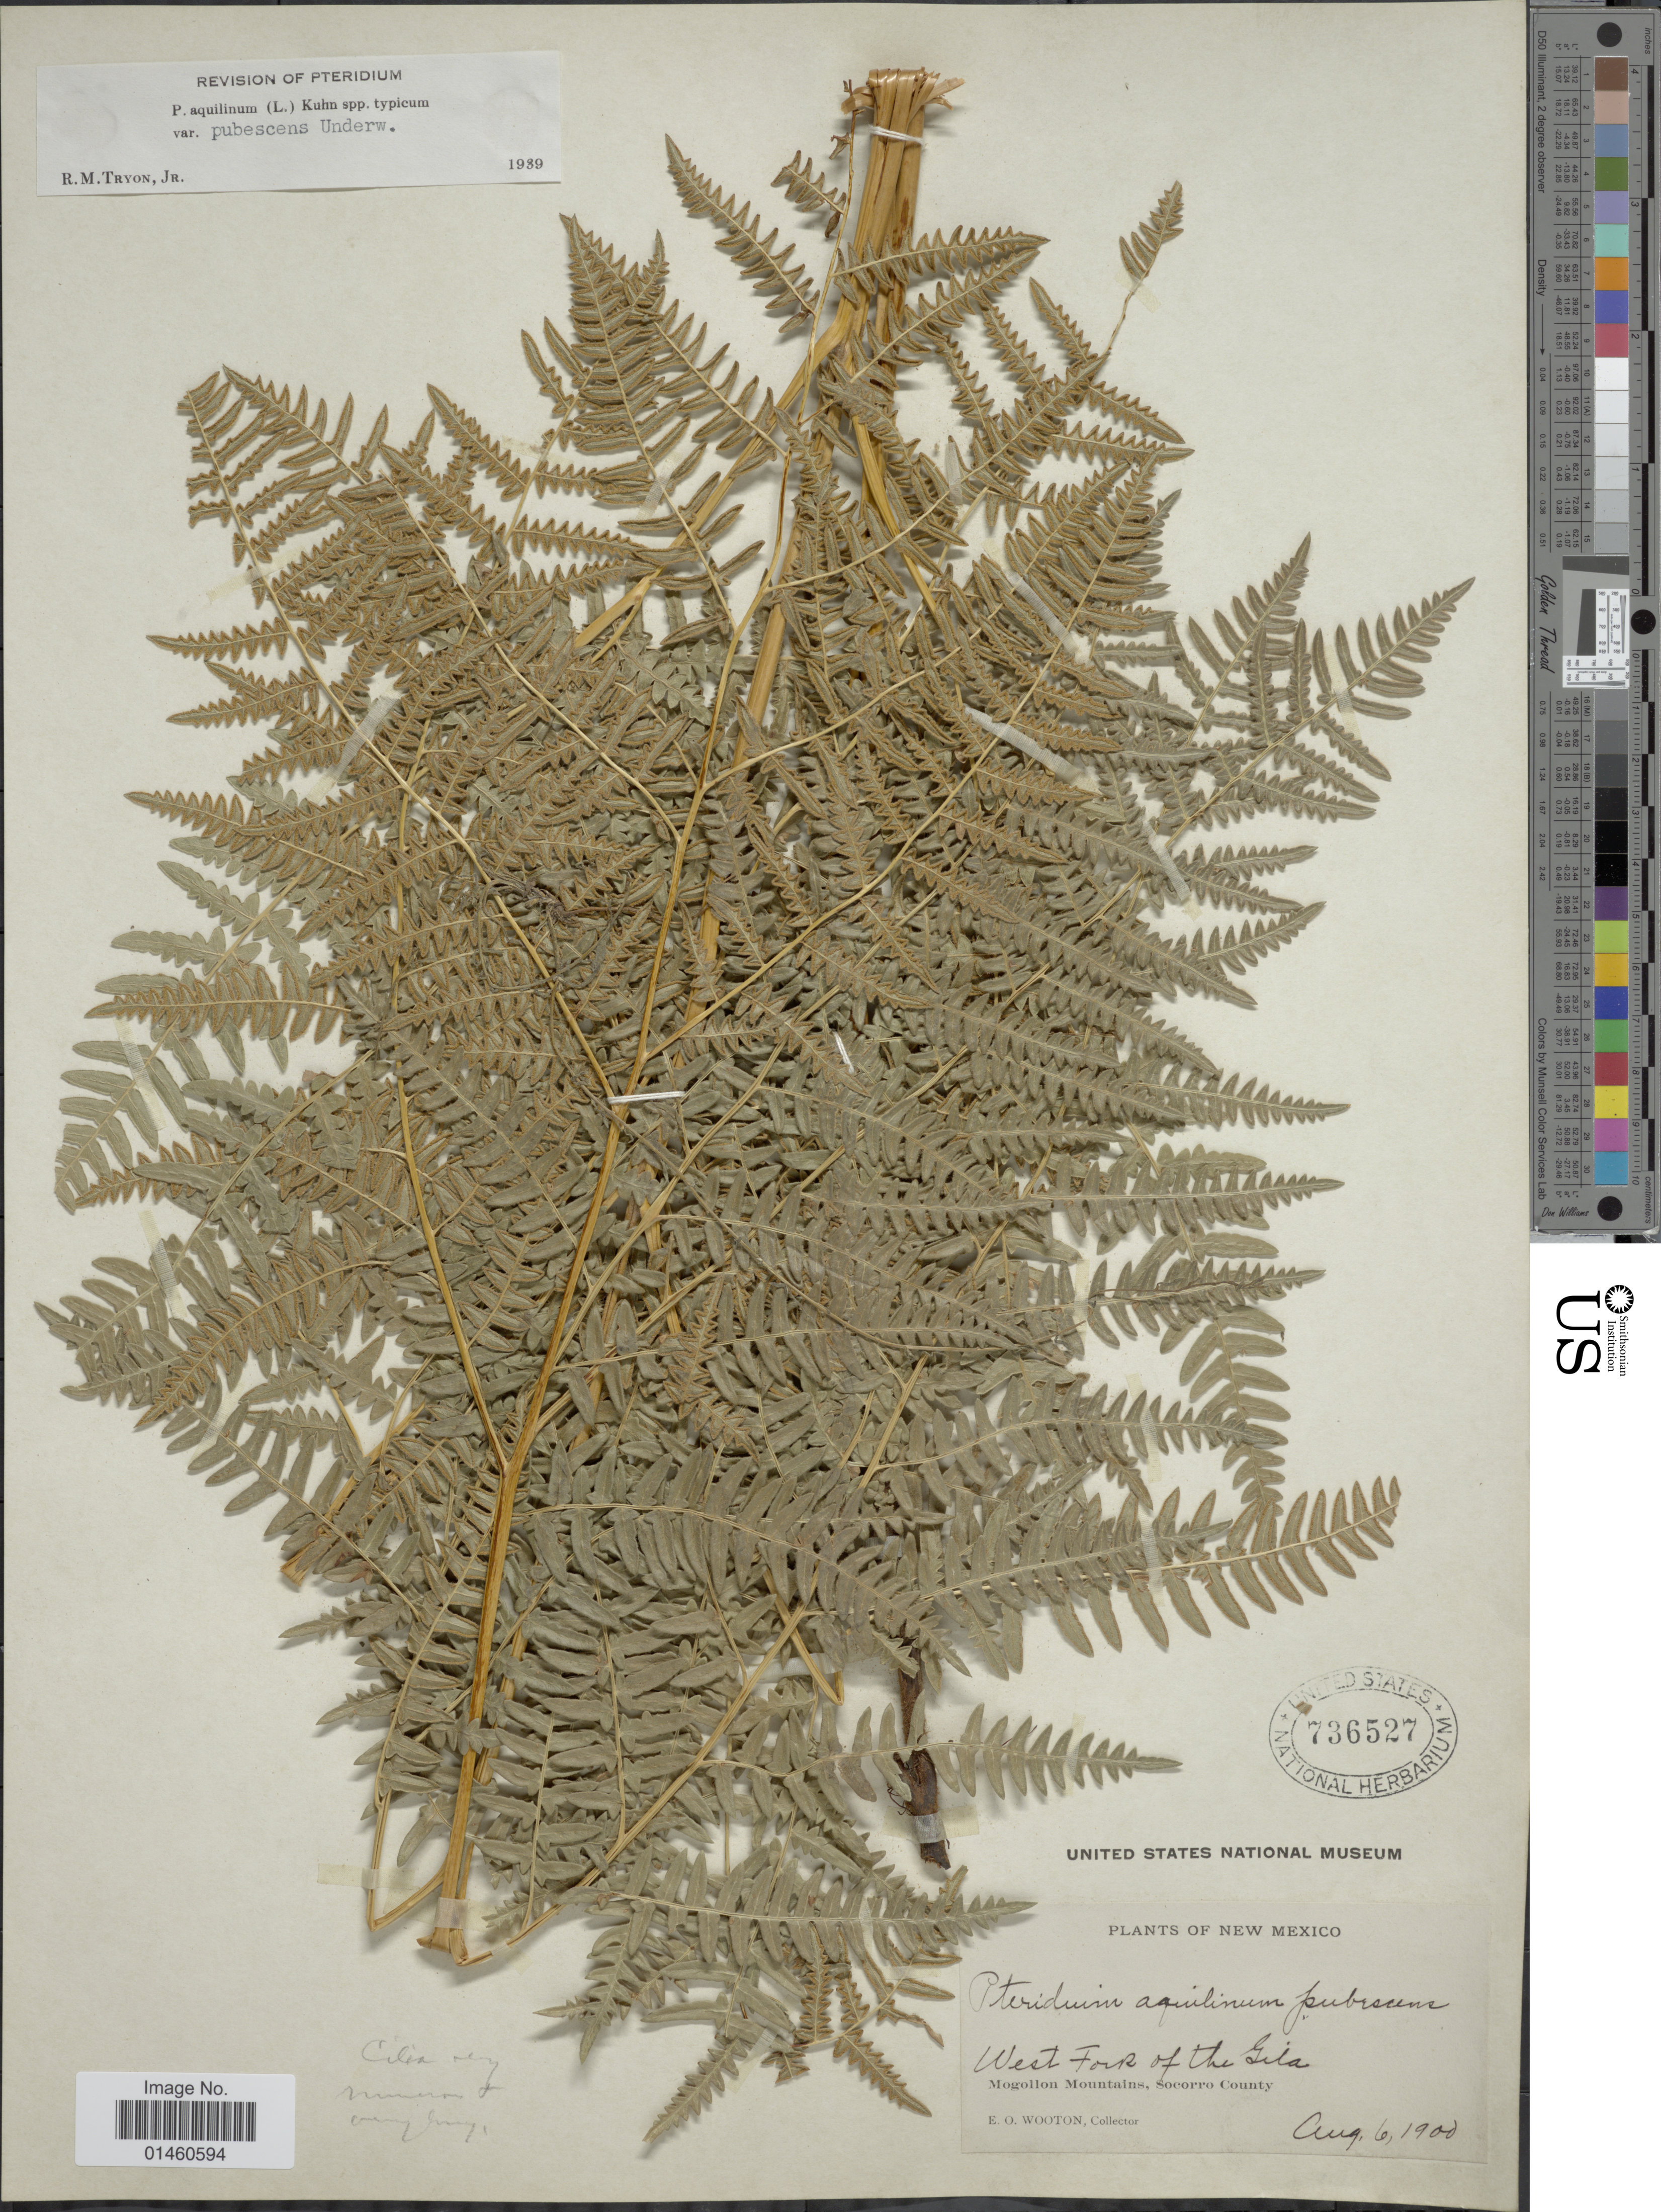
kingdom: Plantae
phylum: Tracheophyta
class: Polypodiopsida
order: Polypodiales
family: Dennstaedtiaceae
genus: Pteridium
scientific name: Pteridium pubescens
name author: (Underw.) Christenh.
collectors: E. O. Wooton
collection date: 1900-08-06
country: United States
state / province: New Mexico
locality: West Fork of the Gila, Mogollon Mountains, Socorro County.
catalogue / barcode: US 736527